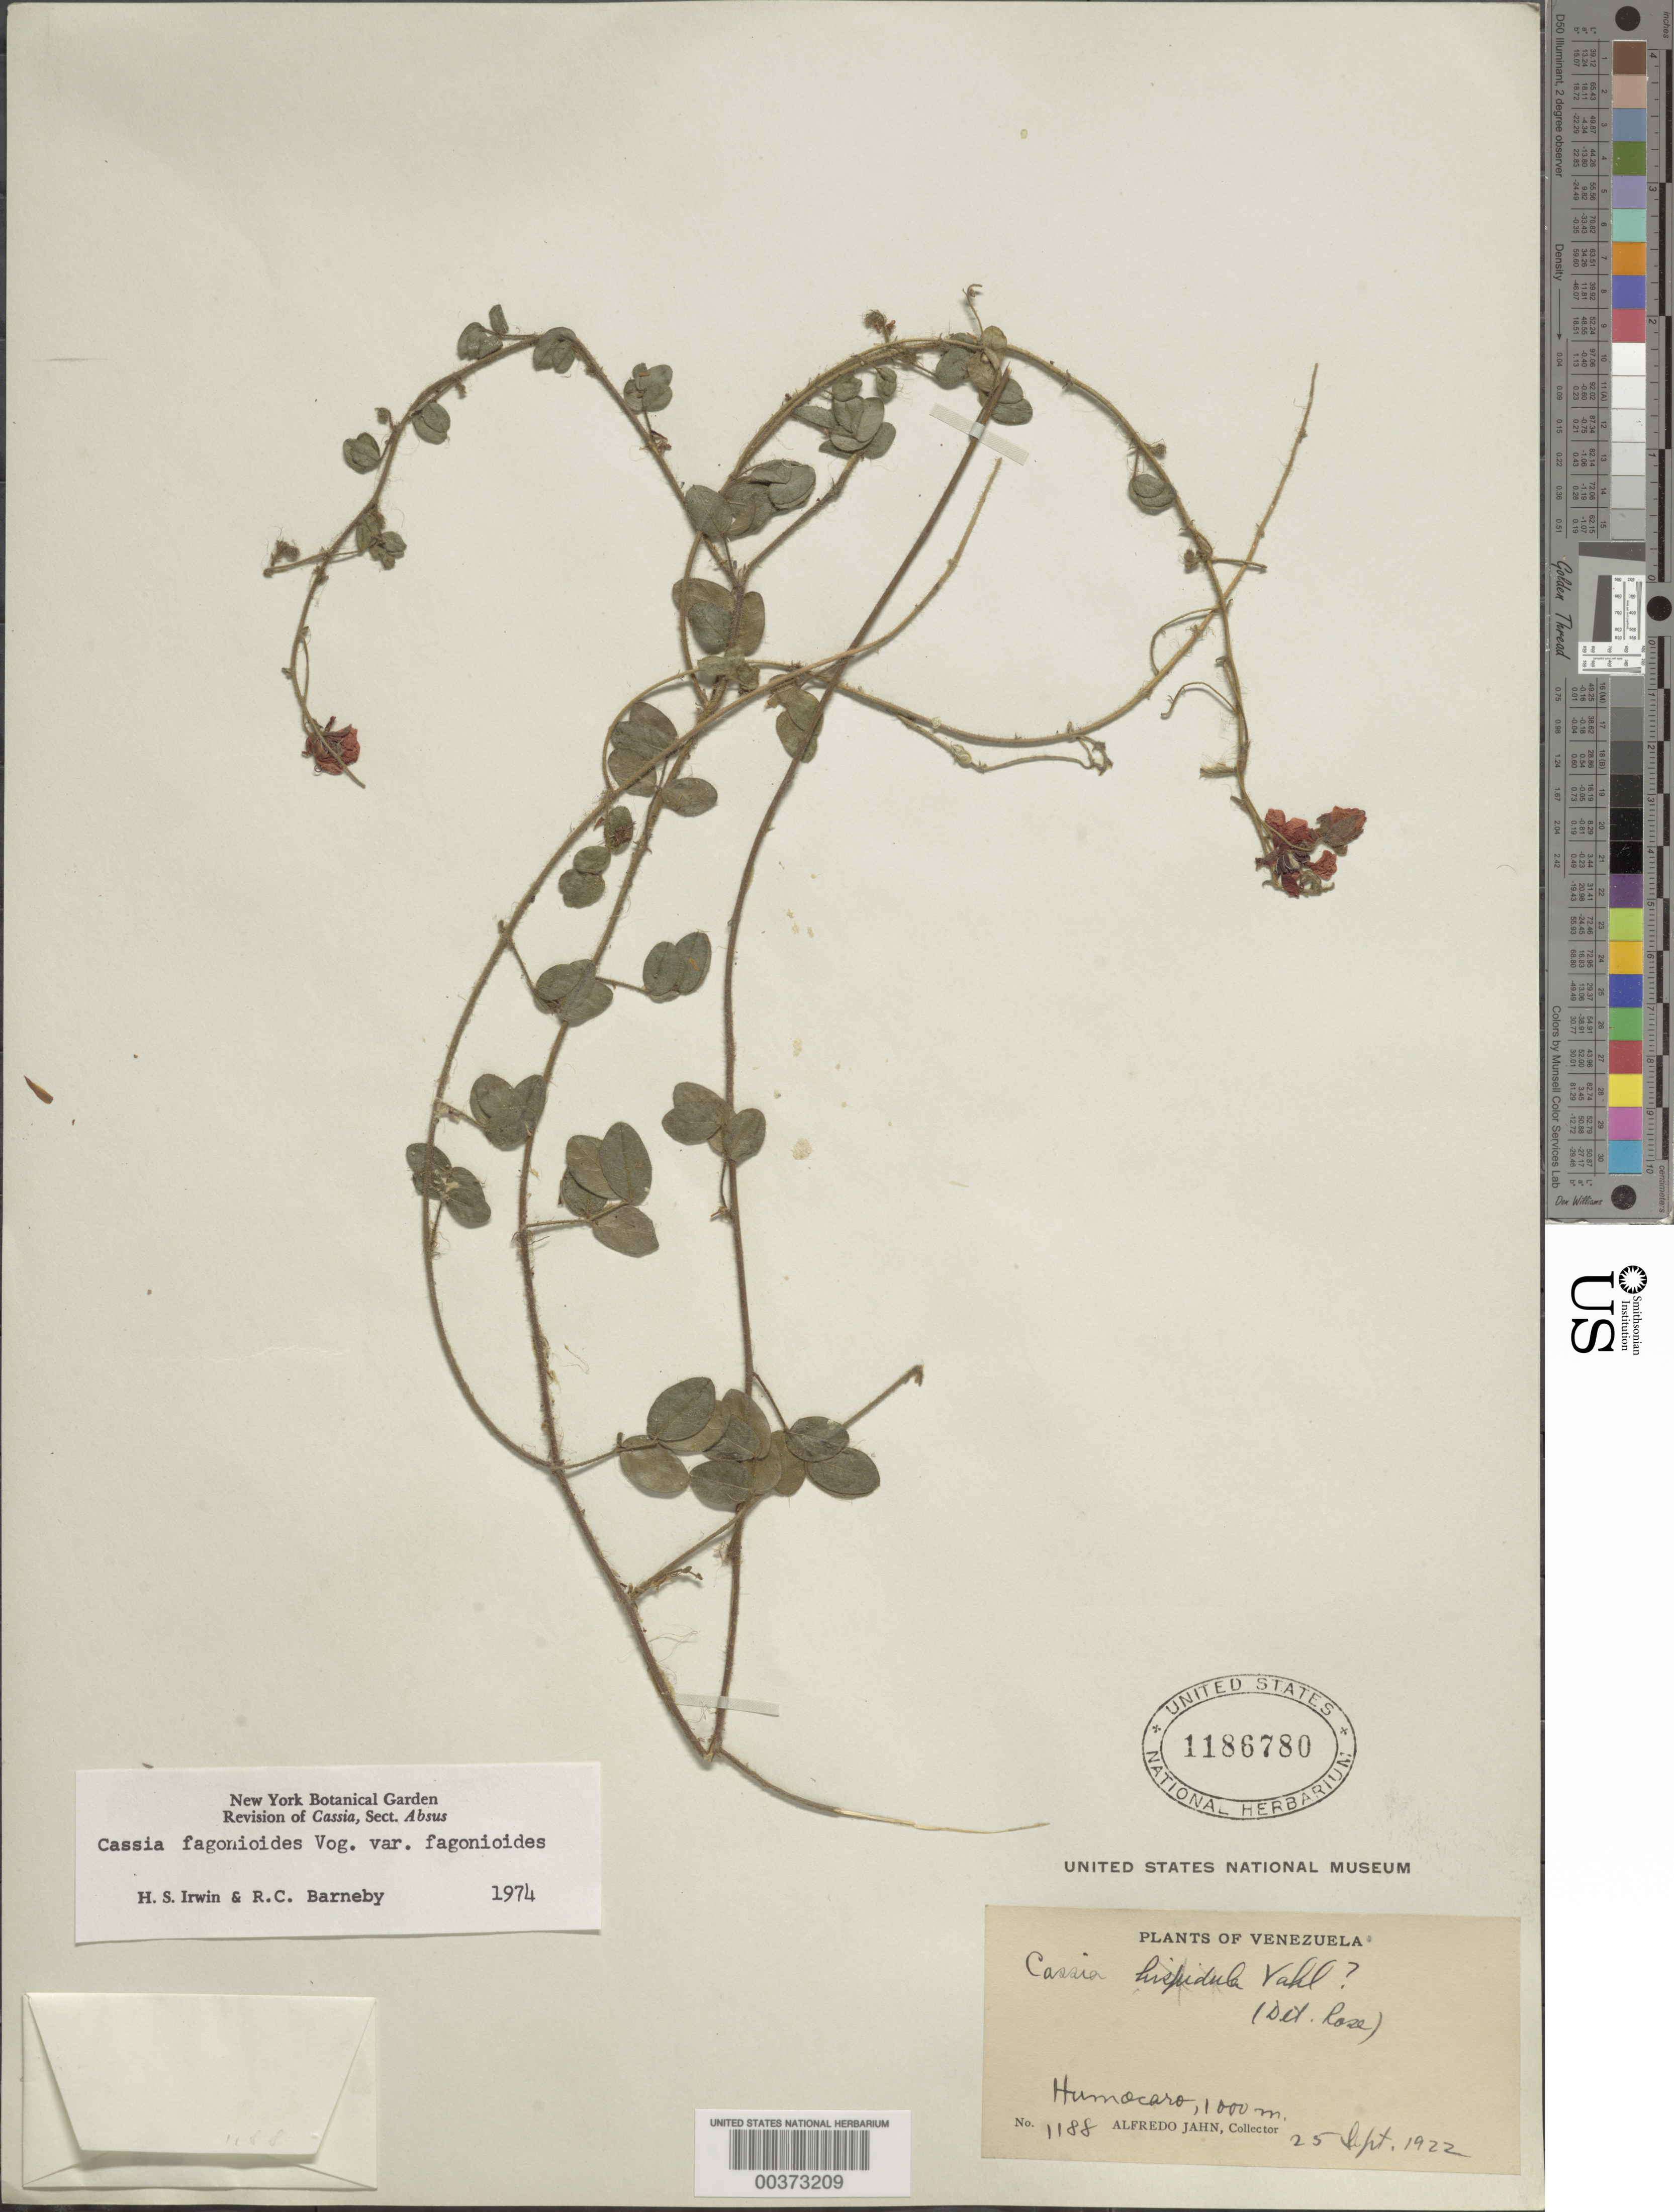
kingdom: Plantae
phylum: Tracheophyta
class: Magnoliopsida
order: Fabales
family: Fabaceae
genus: Chamaecrista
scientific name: Chamaecrista fagonioides var. fagonioides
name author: (Vogel) H.S. Irwin & Barneby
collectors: A. Jahn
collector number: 1188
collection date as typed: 25 Sep 1922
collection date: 1922-09-25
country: Venezuela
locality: Humocaro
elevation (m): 1000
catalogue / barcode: US 1186780